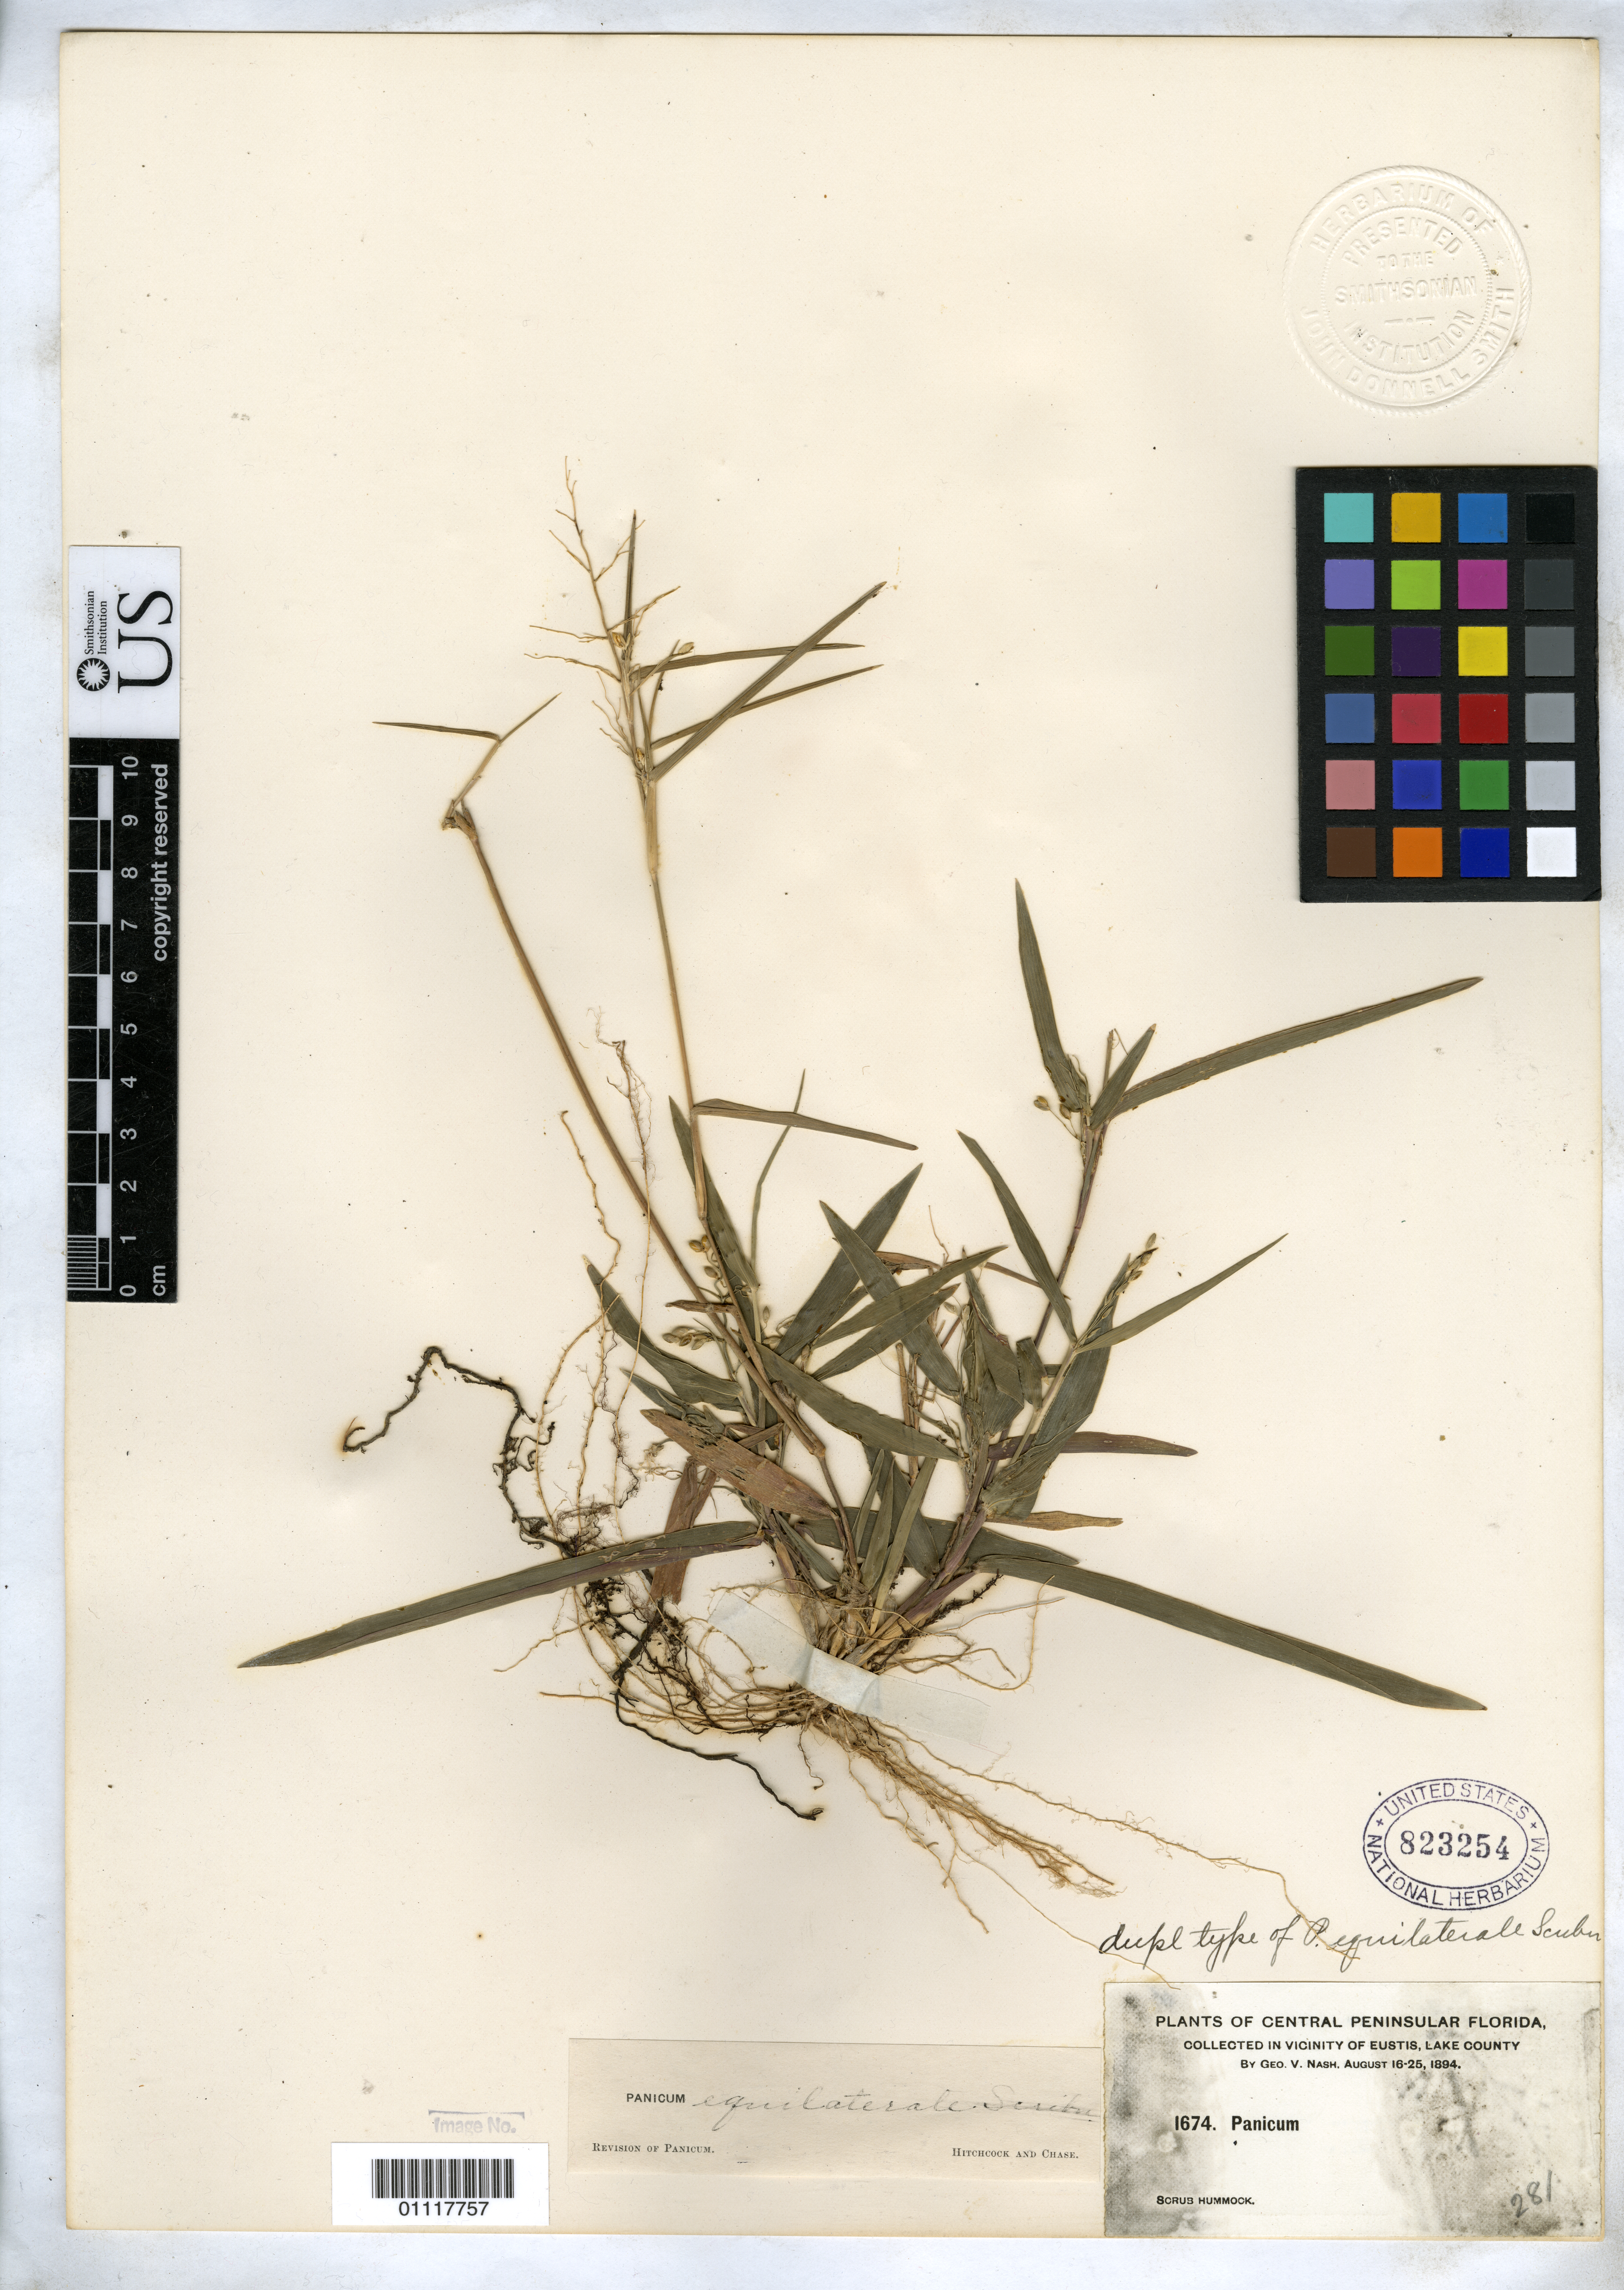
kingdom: Plantae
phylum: Tracheophyta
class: Liliopsida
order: Poales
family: Poaceae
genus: Panicum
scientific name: Panicum equilaterale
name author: Scribn.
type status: Isolectotype; Syntype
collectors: G. V. Nash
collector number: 1674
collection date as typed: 16 Aug 1894 to 25 Aug 1894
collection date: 1894-08-16/1894-08-25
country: United States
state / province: Florida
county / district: Lake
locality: Vicinity of Eustis.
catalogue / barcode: US 823254